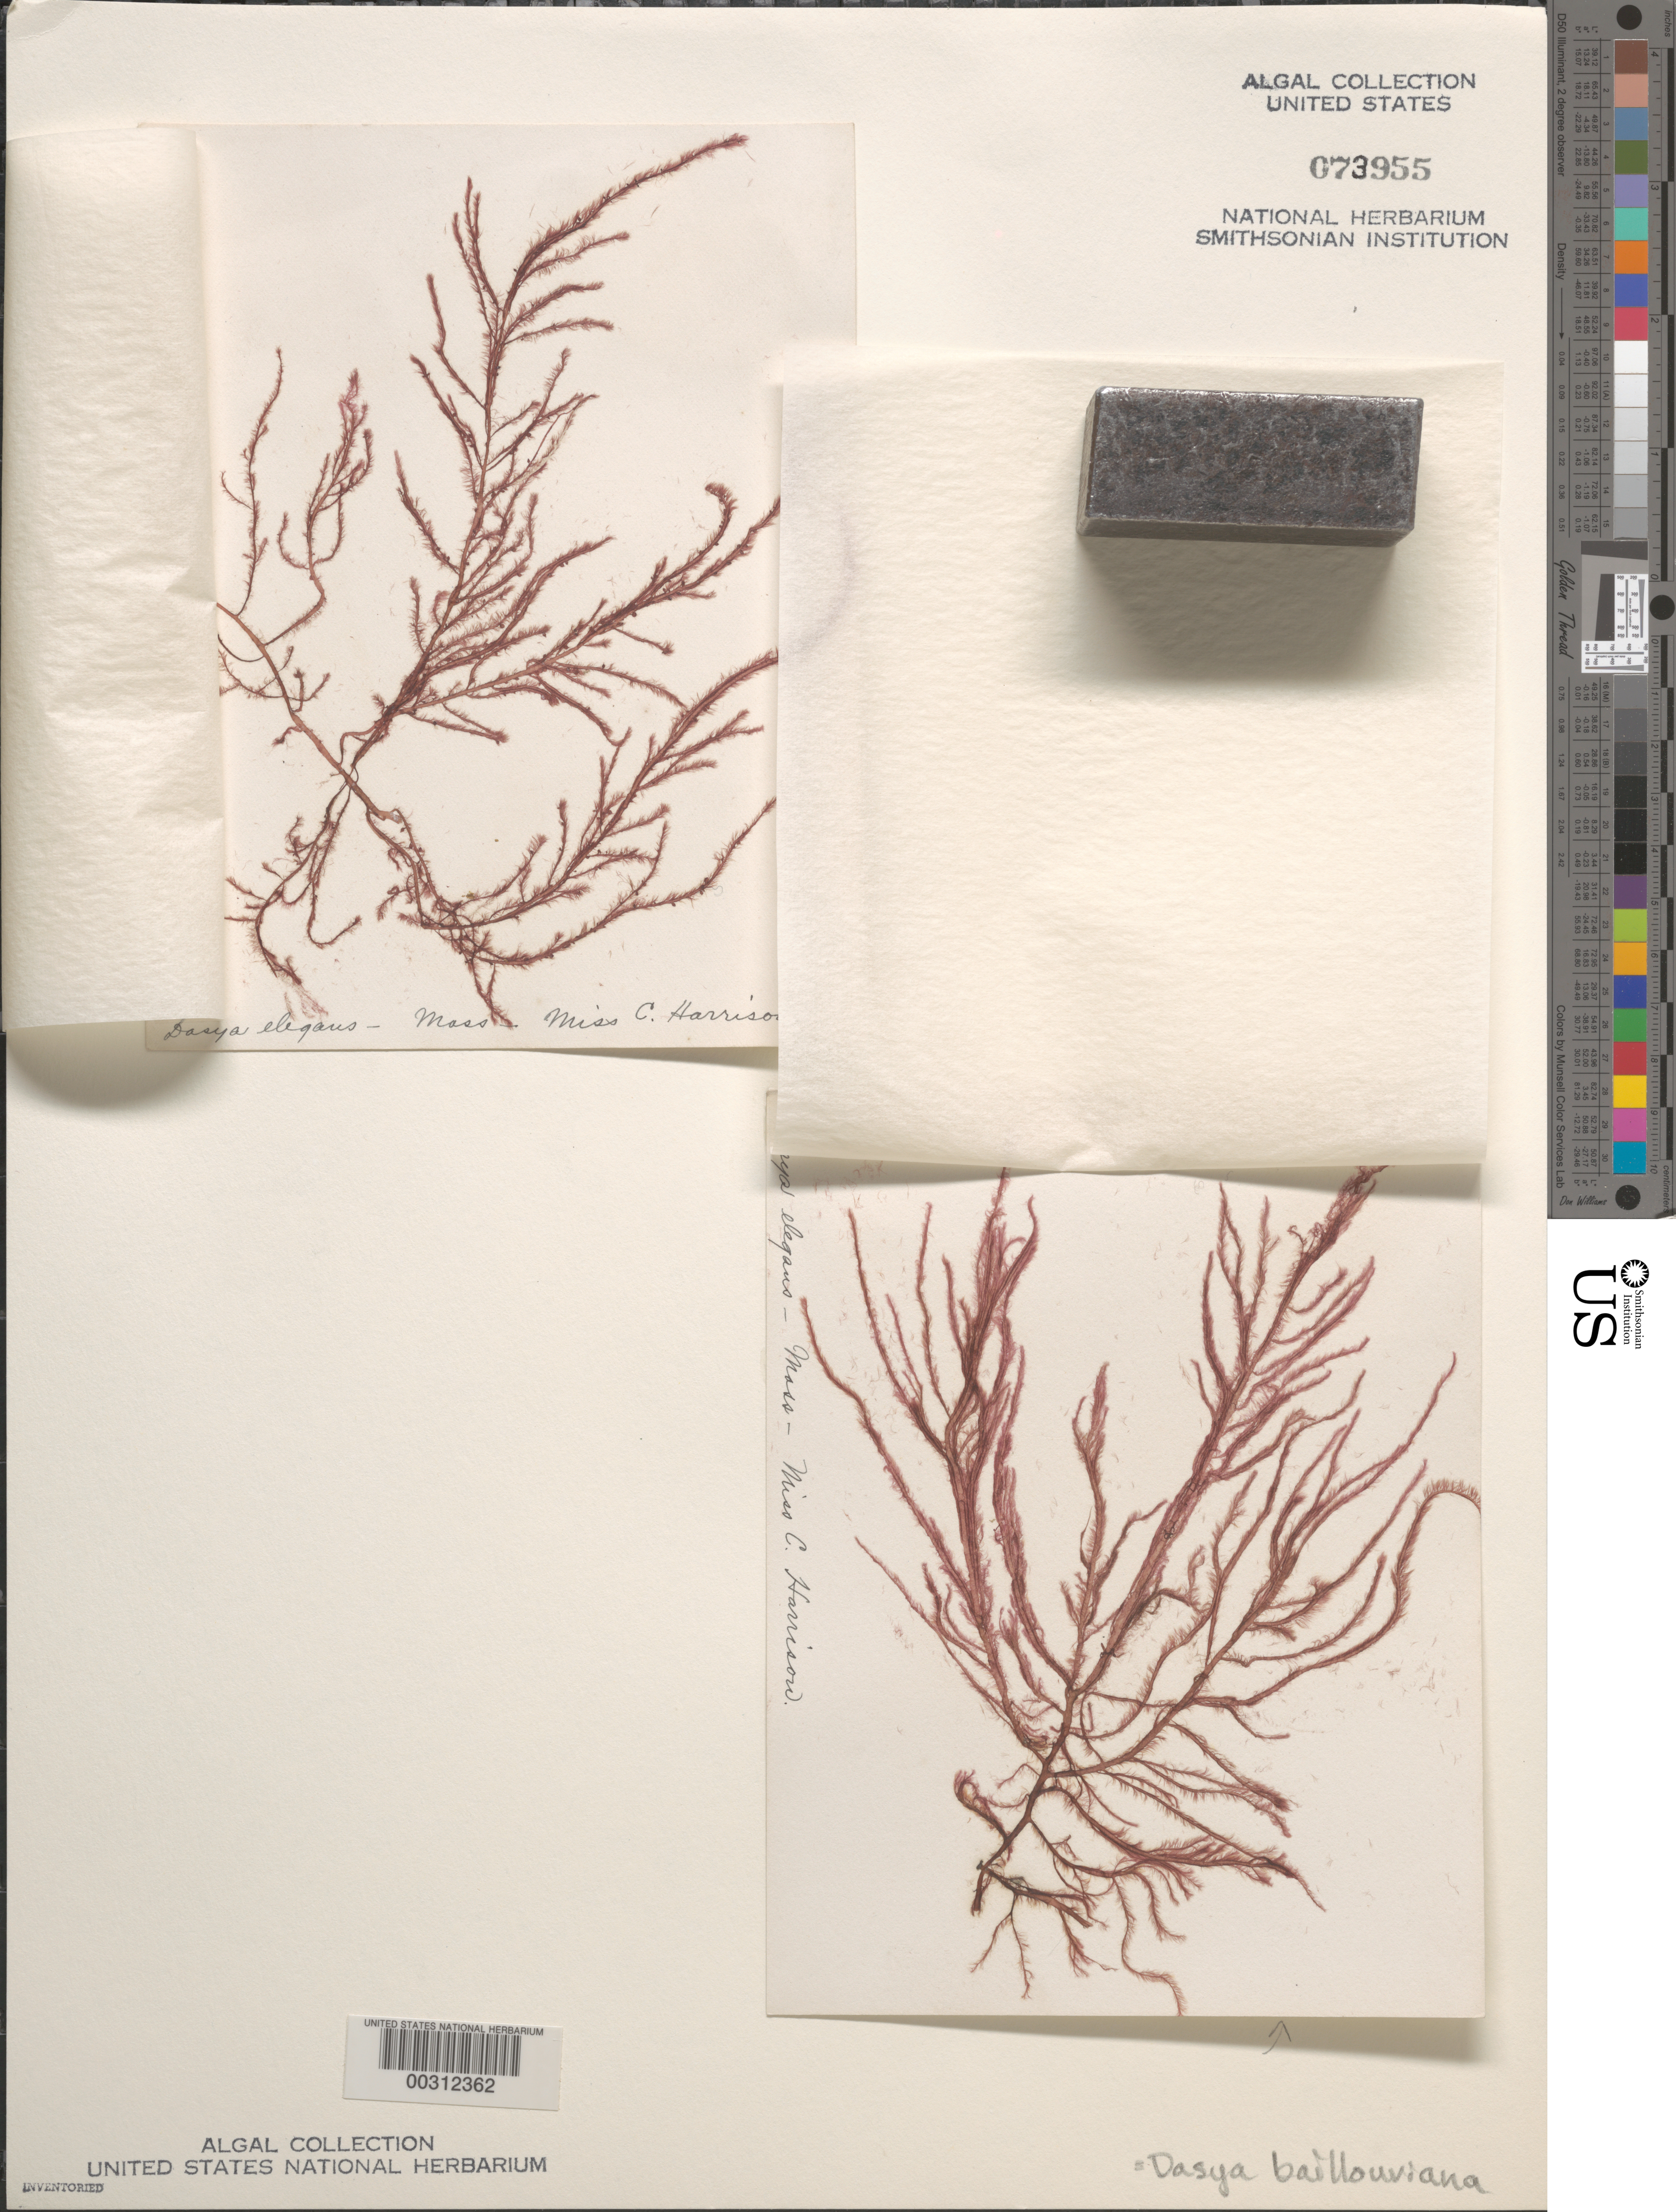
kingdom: Plantae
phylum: Rhodophyta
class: Florideophyceae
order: Ceramiales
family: Dasyaceae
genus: Dasya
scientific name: Dasya pedicellata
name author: (C. Agardh) C. Agardh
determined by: Algae name updating Project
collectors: C. Harrison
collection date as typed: Aug 1888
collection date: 1888-08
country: United States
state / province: Massachusetts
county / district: Dukes County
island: Martha's Vineyard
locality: Edgartown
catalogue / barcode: US 73955